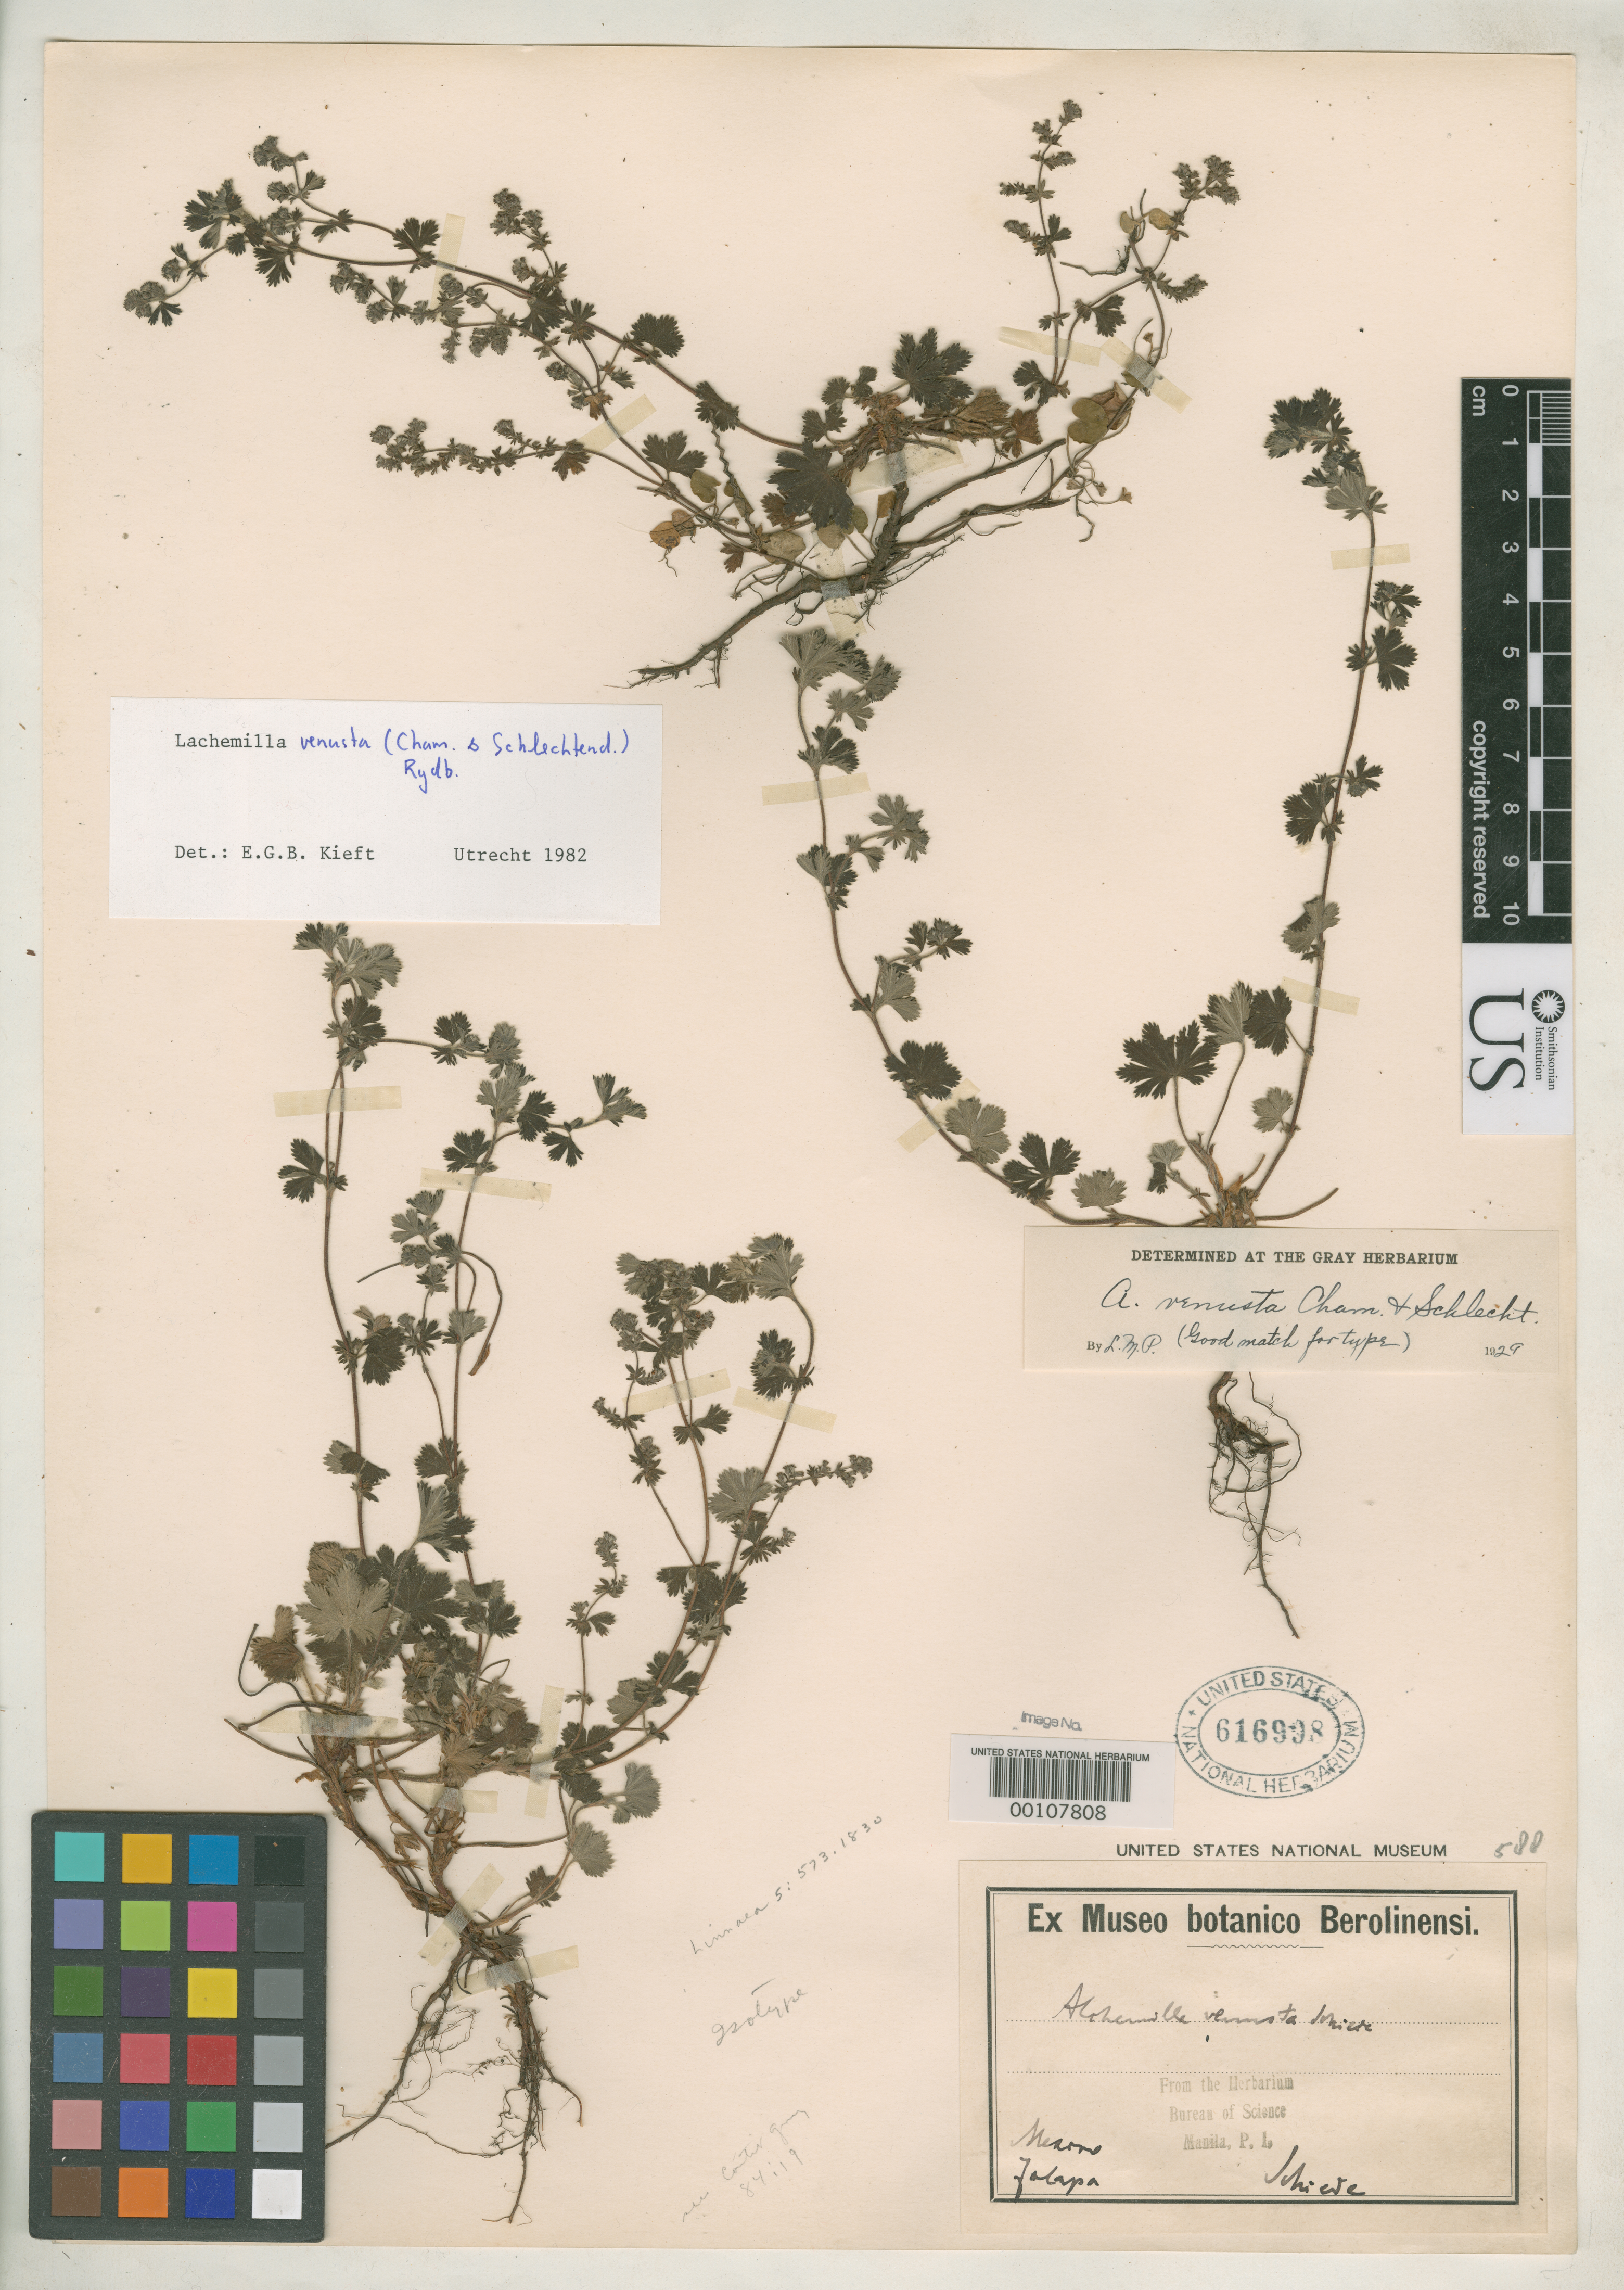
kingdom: Plantae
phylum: Tracheophyta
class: Magnoliopsida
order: Rosales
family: Rosaceae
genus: Alchemilla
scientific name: Alchemilla venusta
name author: Cham. & Schltdl.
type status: Type Collection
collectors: C. J. W. Schiede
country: Mexico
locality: Jalapa.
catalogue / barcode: US 616998